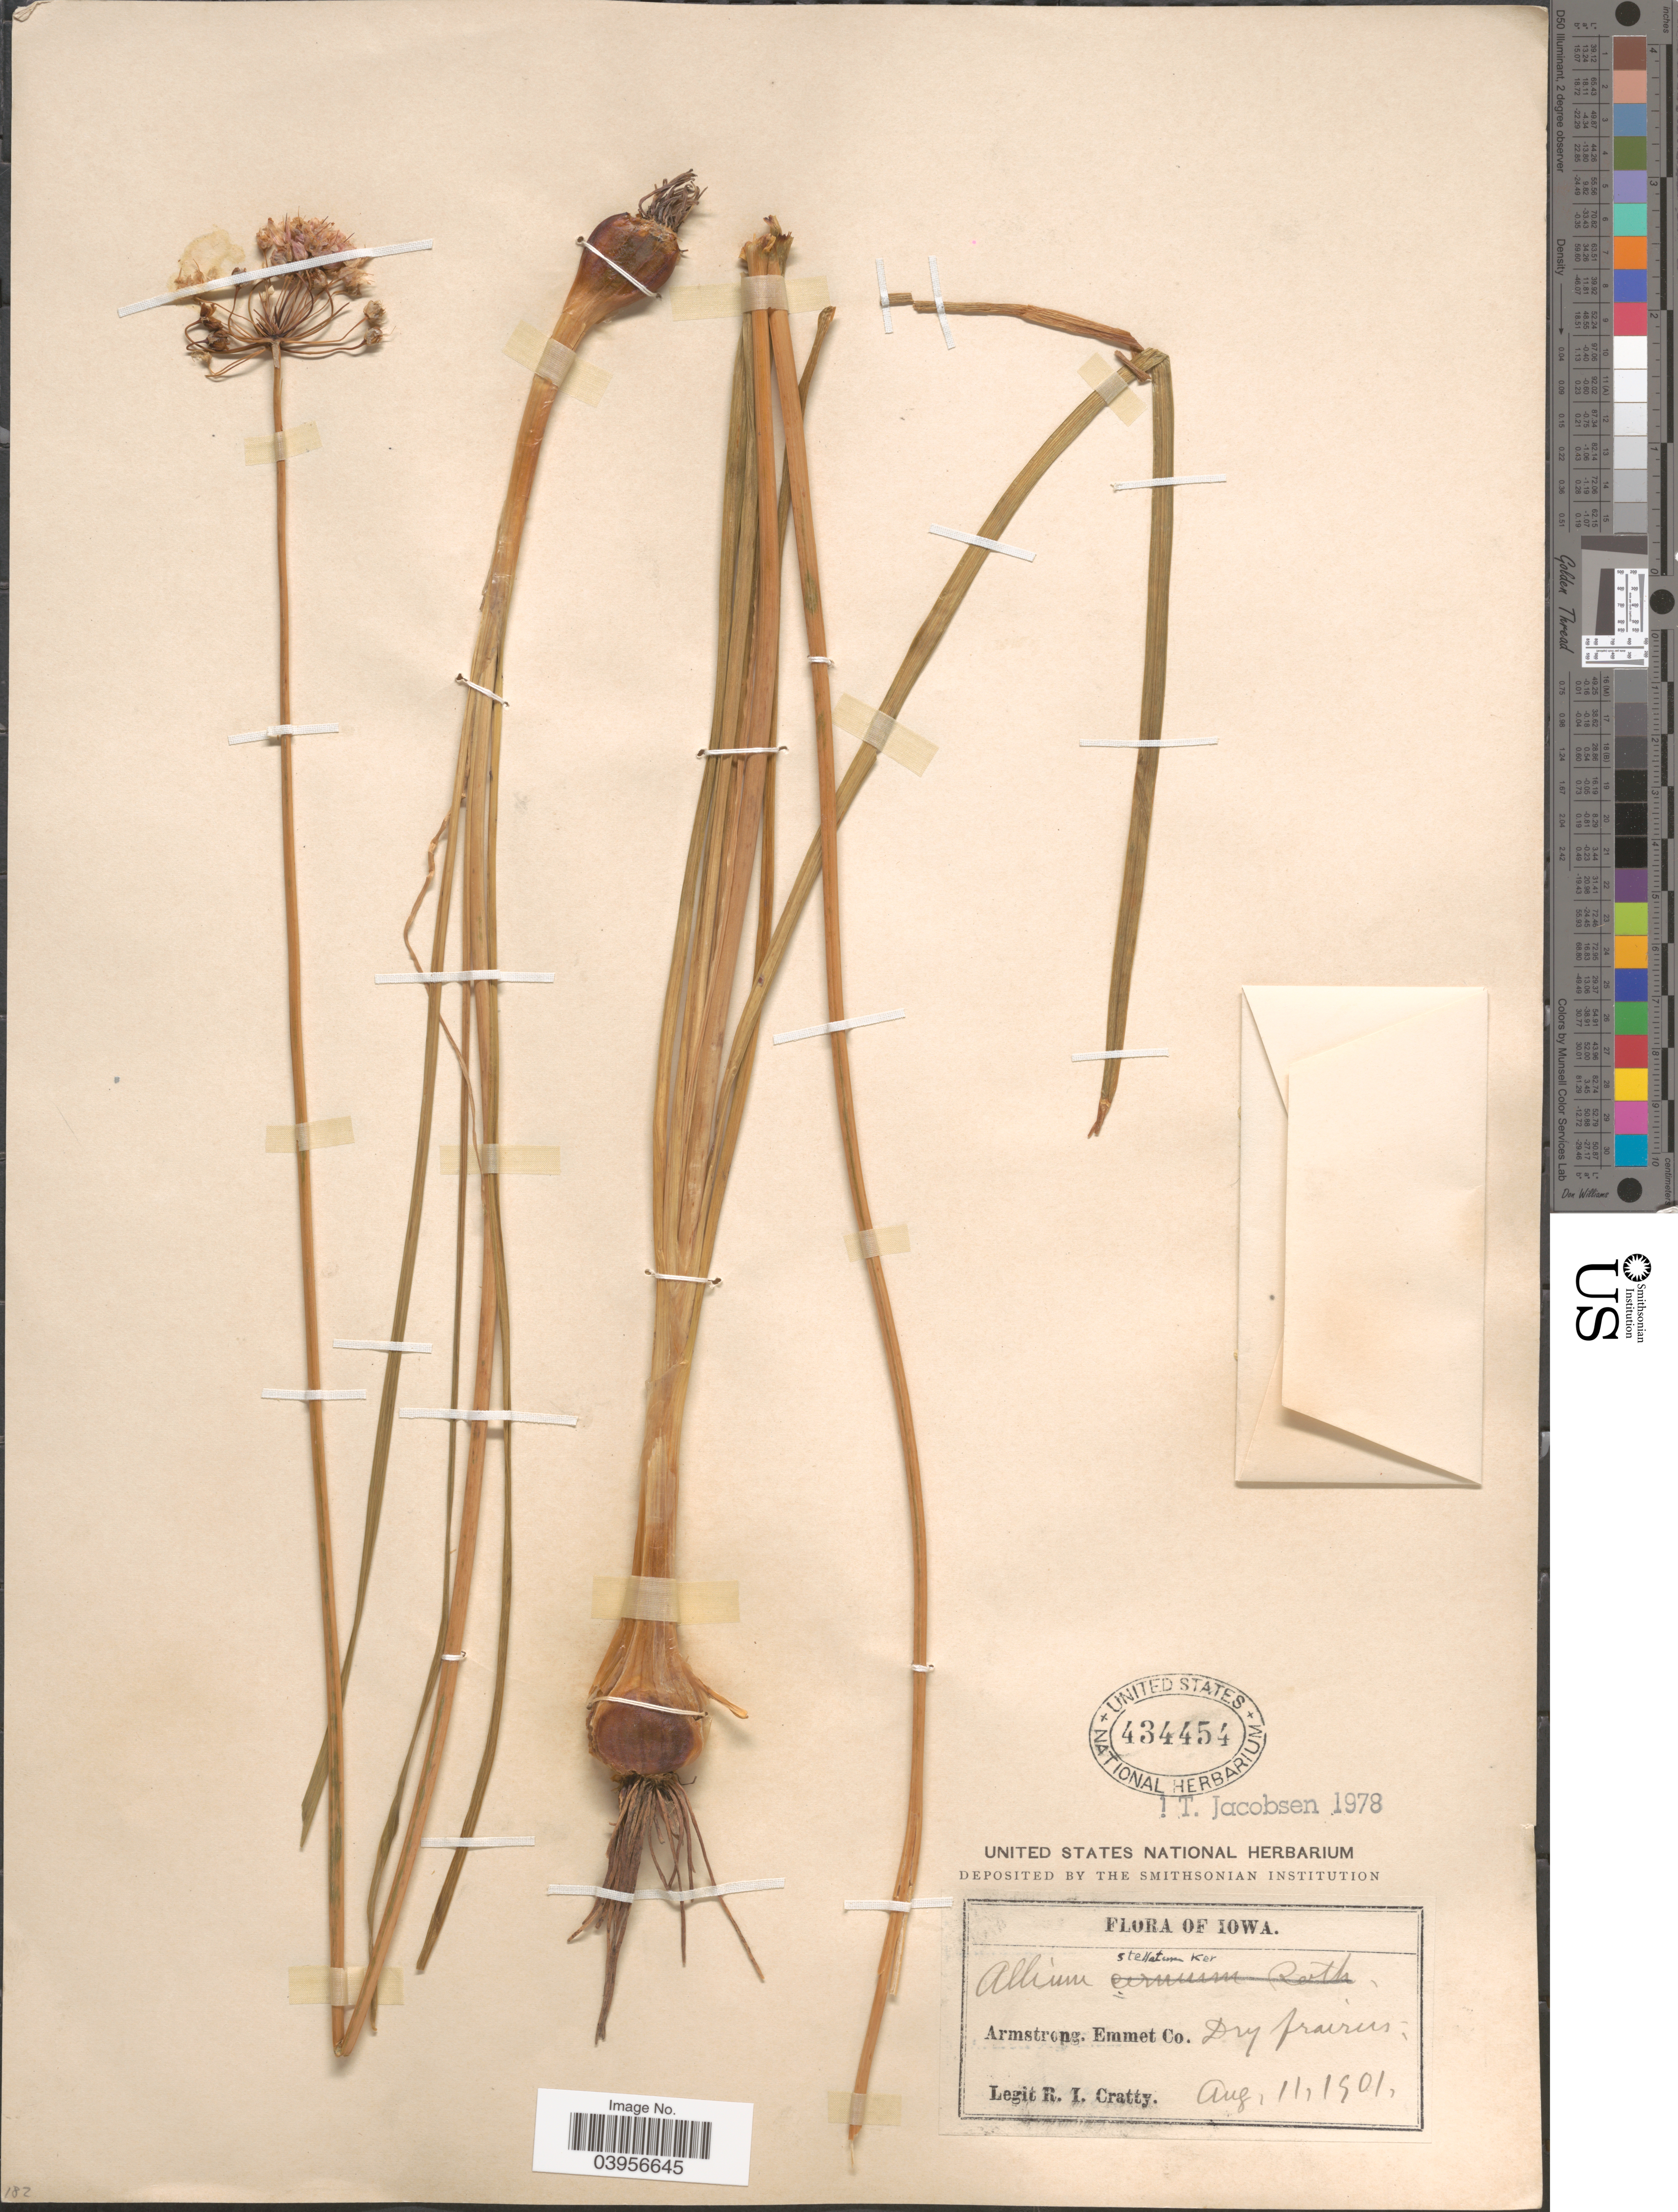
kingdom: Plantae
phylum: Tracheophyta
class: Liliopsida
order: Asparagales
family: Amaryllidaceae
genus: Allium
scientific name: Allium stellatum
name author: Nutt. ex Ker Gawl.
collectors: R. Cratty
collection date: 1901-08-11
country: United States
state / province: Iowa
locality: Armstrong. Emmet Co. Dry prairies.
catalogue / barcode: US 434454